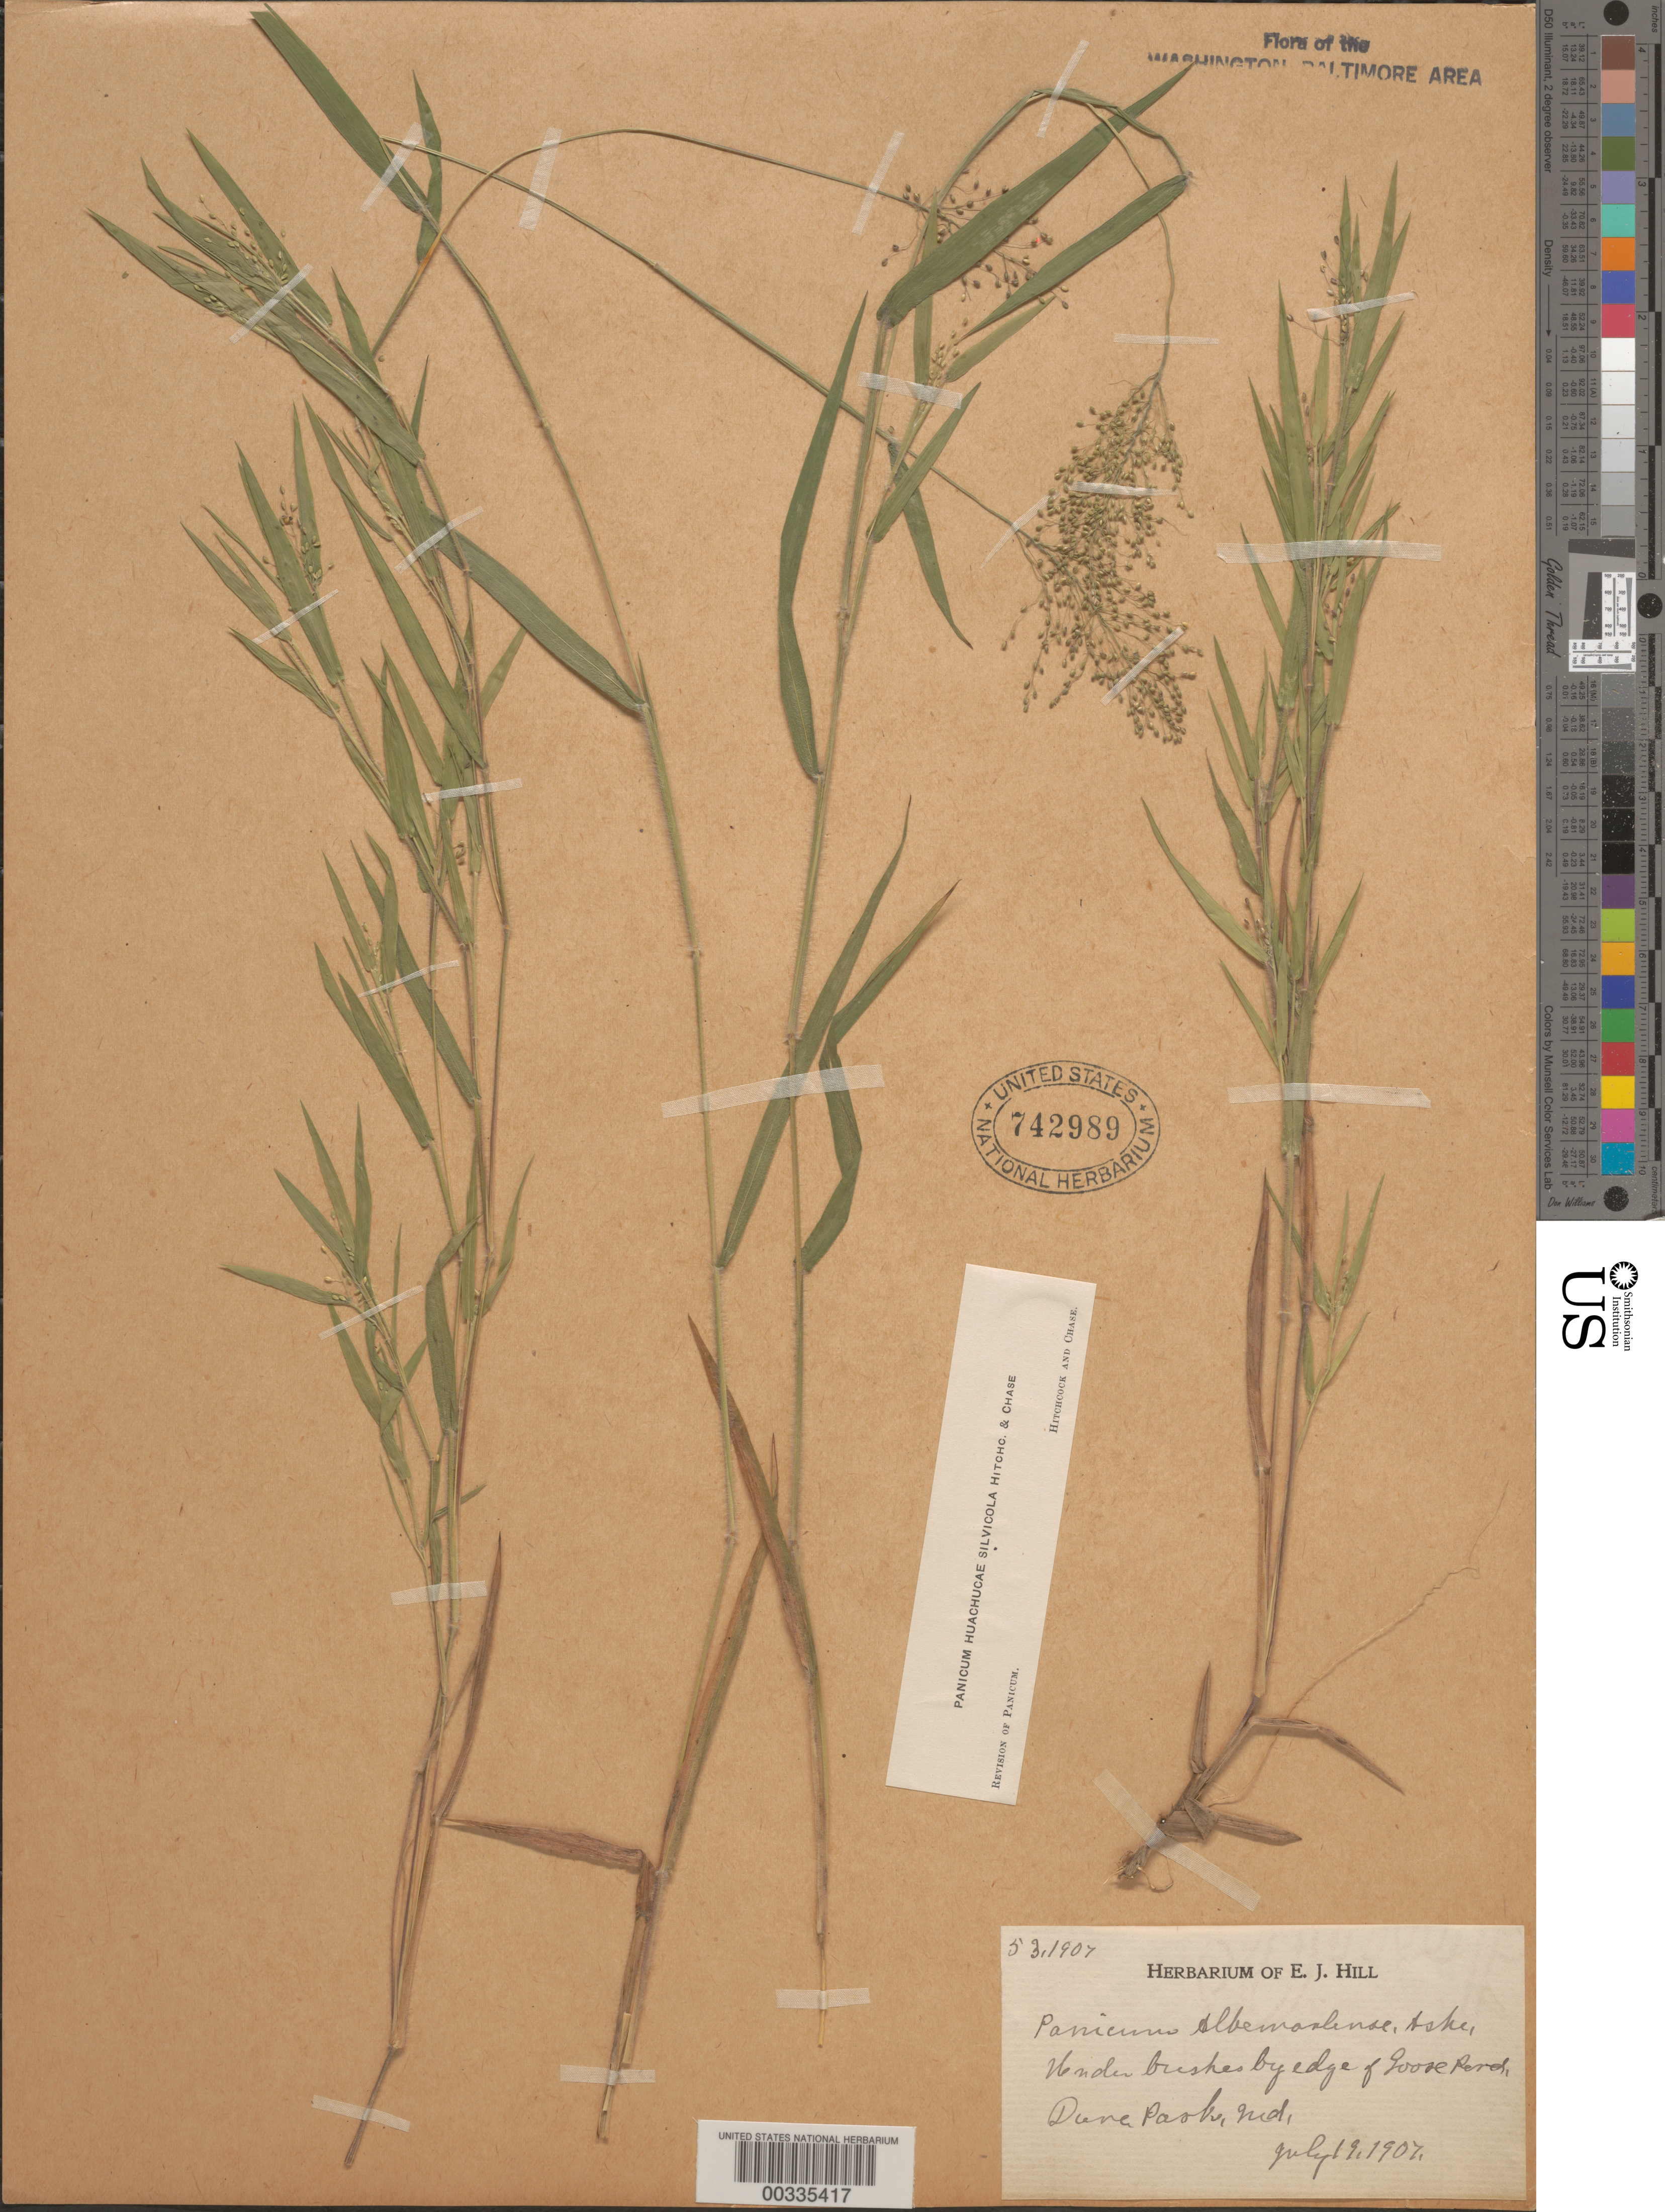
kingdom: Plantae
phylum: Tracheophyta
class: Liliopsida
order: Poales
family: Poaceae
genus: Dichanthelium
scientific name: Dichanthelium acuminatum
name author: (Sw.) Gould & C.A. Clark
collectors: E. J. Hill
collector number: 53-1907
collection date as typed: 19 Jul 1907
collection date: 1907-07-19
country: United States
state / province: Maryland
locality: Edge of Goose Pond, Dune Park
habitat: Under bushes by edge of pond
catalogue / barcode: US 742989